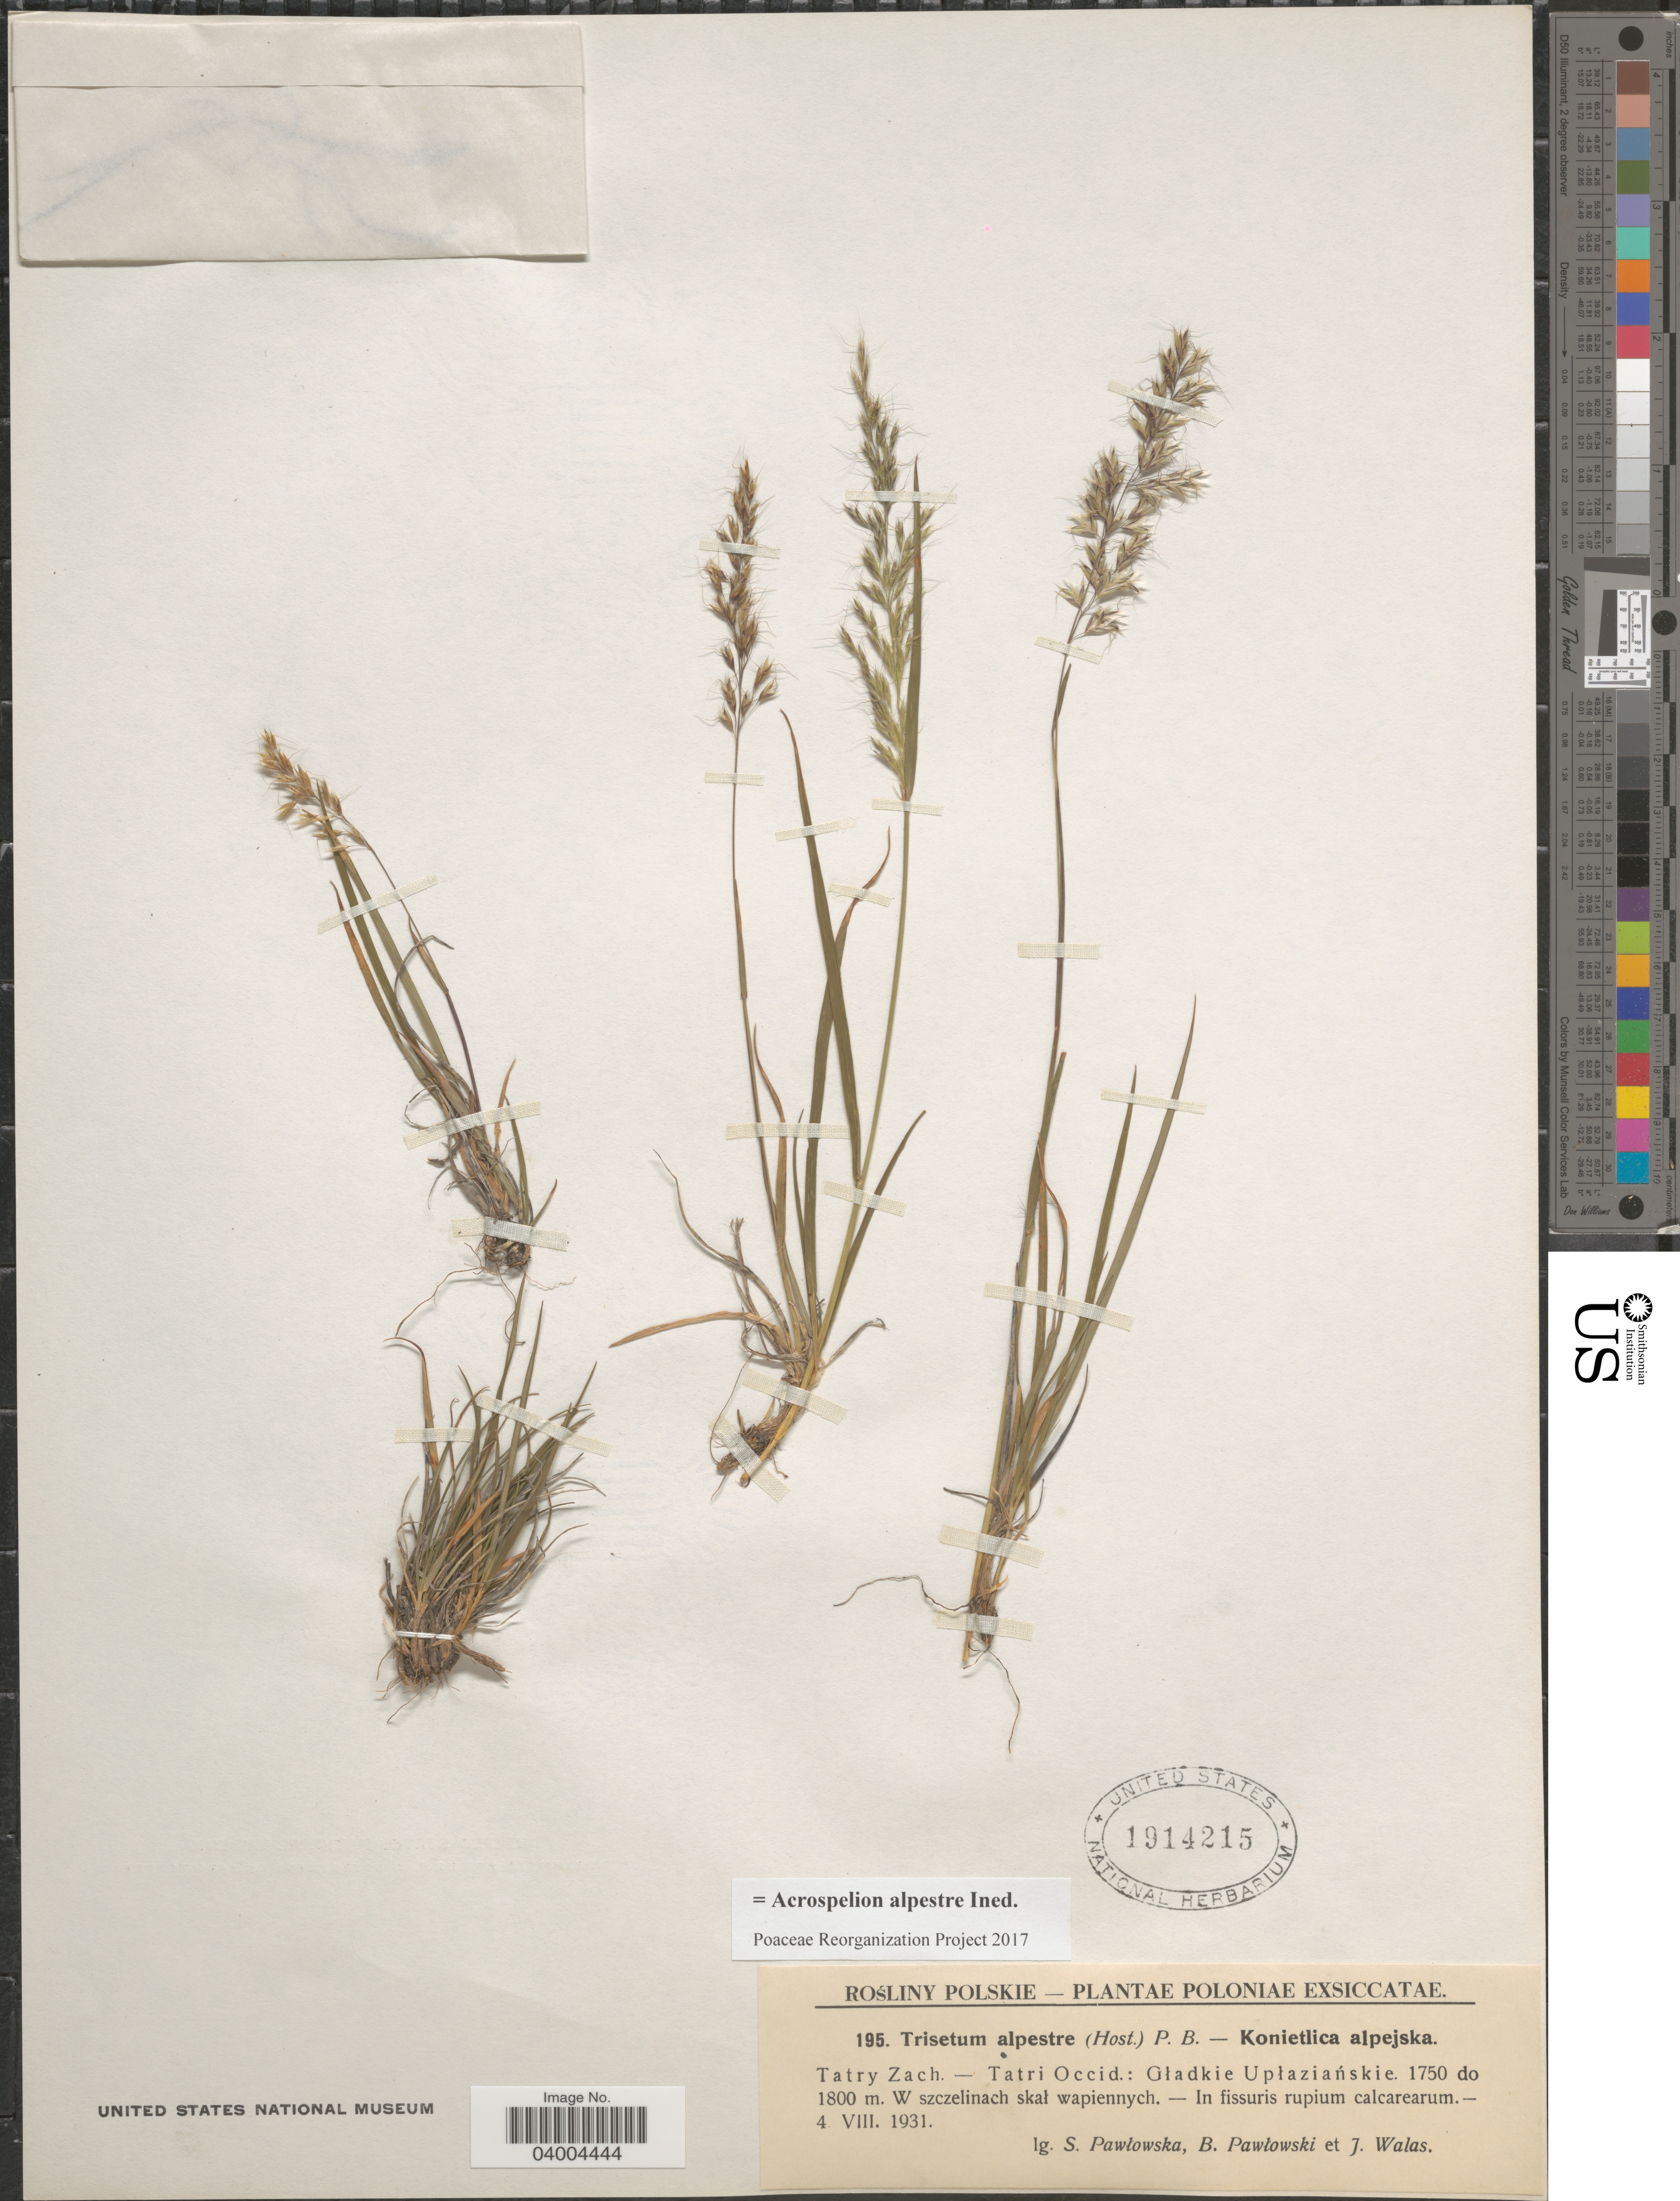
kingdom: Plantae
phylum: Tracheophyta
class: Liliopsida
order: Poales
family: Poaceae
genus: Acrospelion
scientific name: Acrospelion alpestre ined.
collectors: S. Pawlowska, B. Pawlowski & J. Walas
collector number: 195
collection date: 1931-08-04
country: Poland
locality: Poloniae. Tatry Zach. - Tatri Occid.: Gladkie Uplazianskie.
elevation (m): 1800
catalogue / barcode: US 1914215